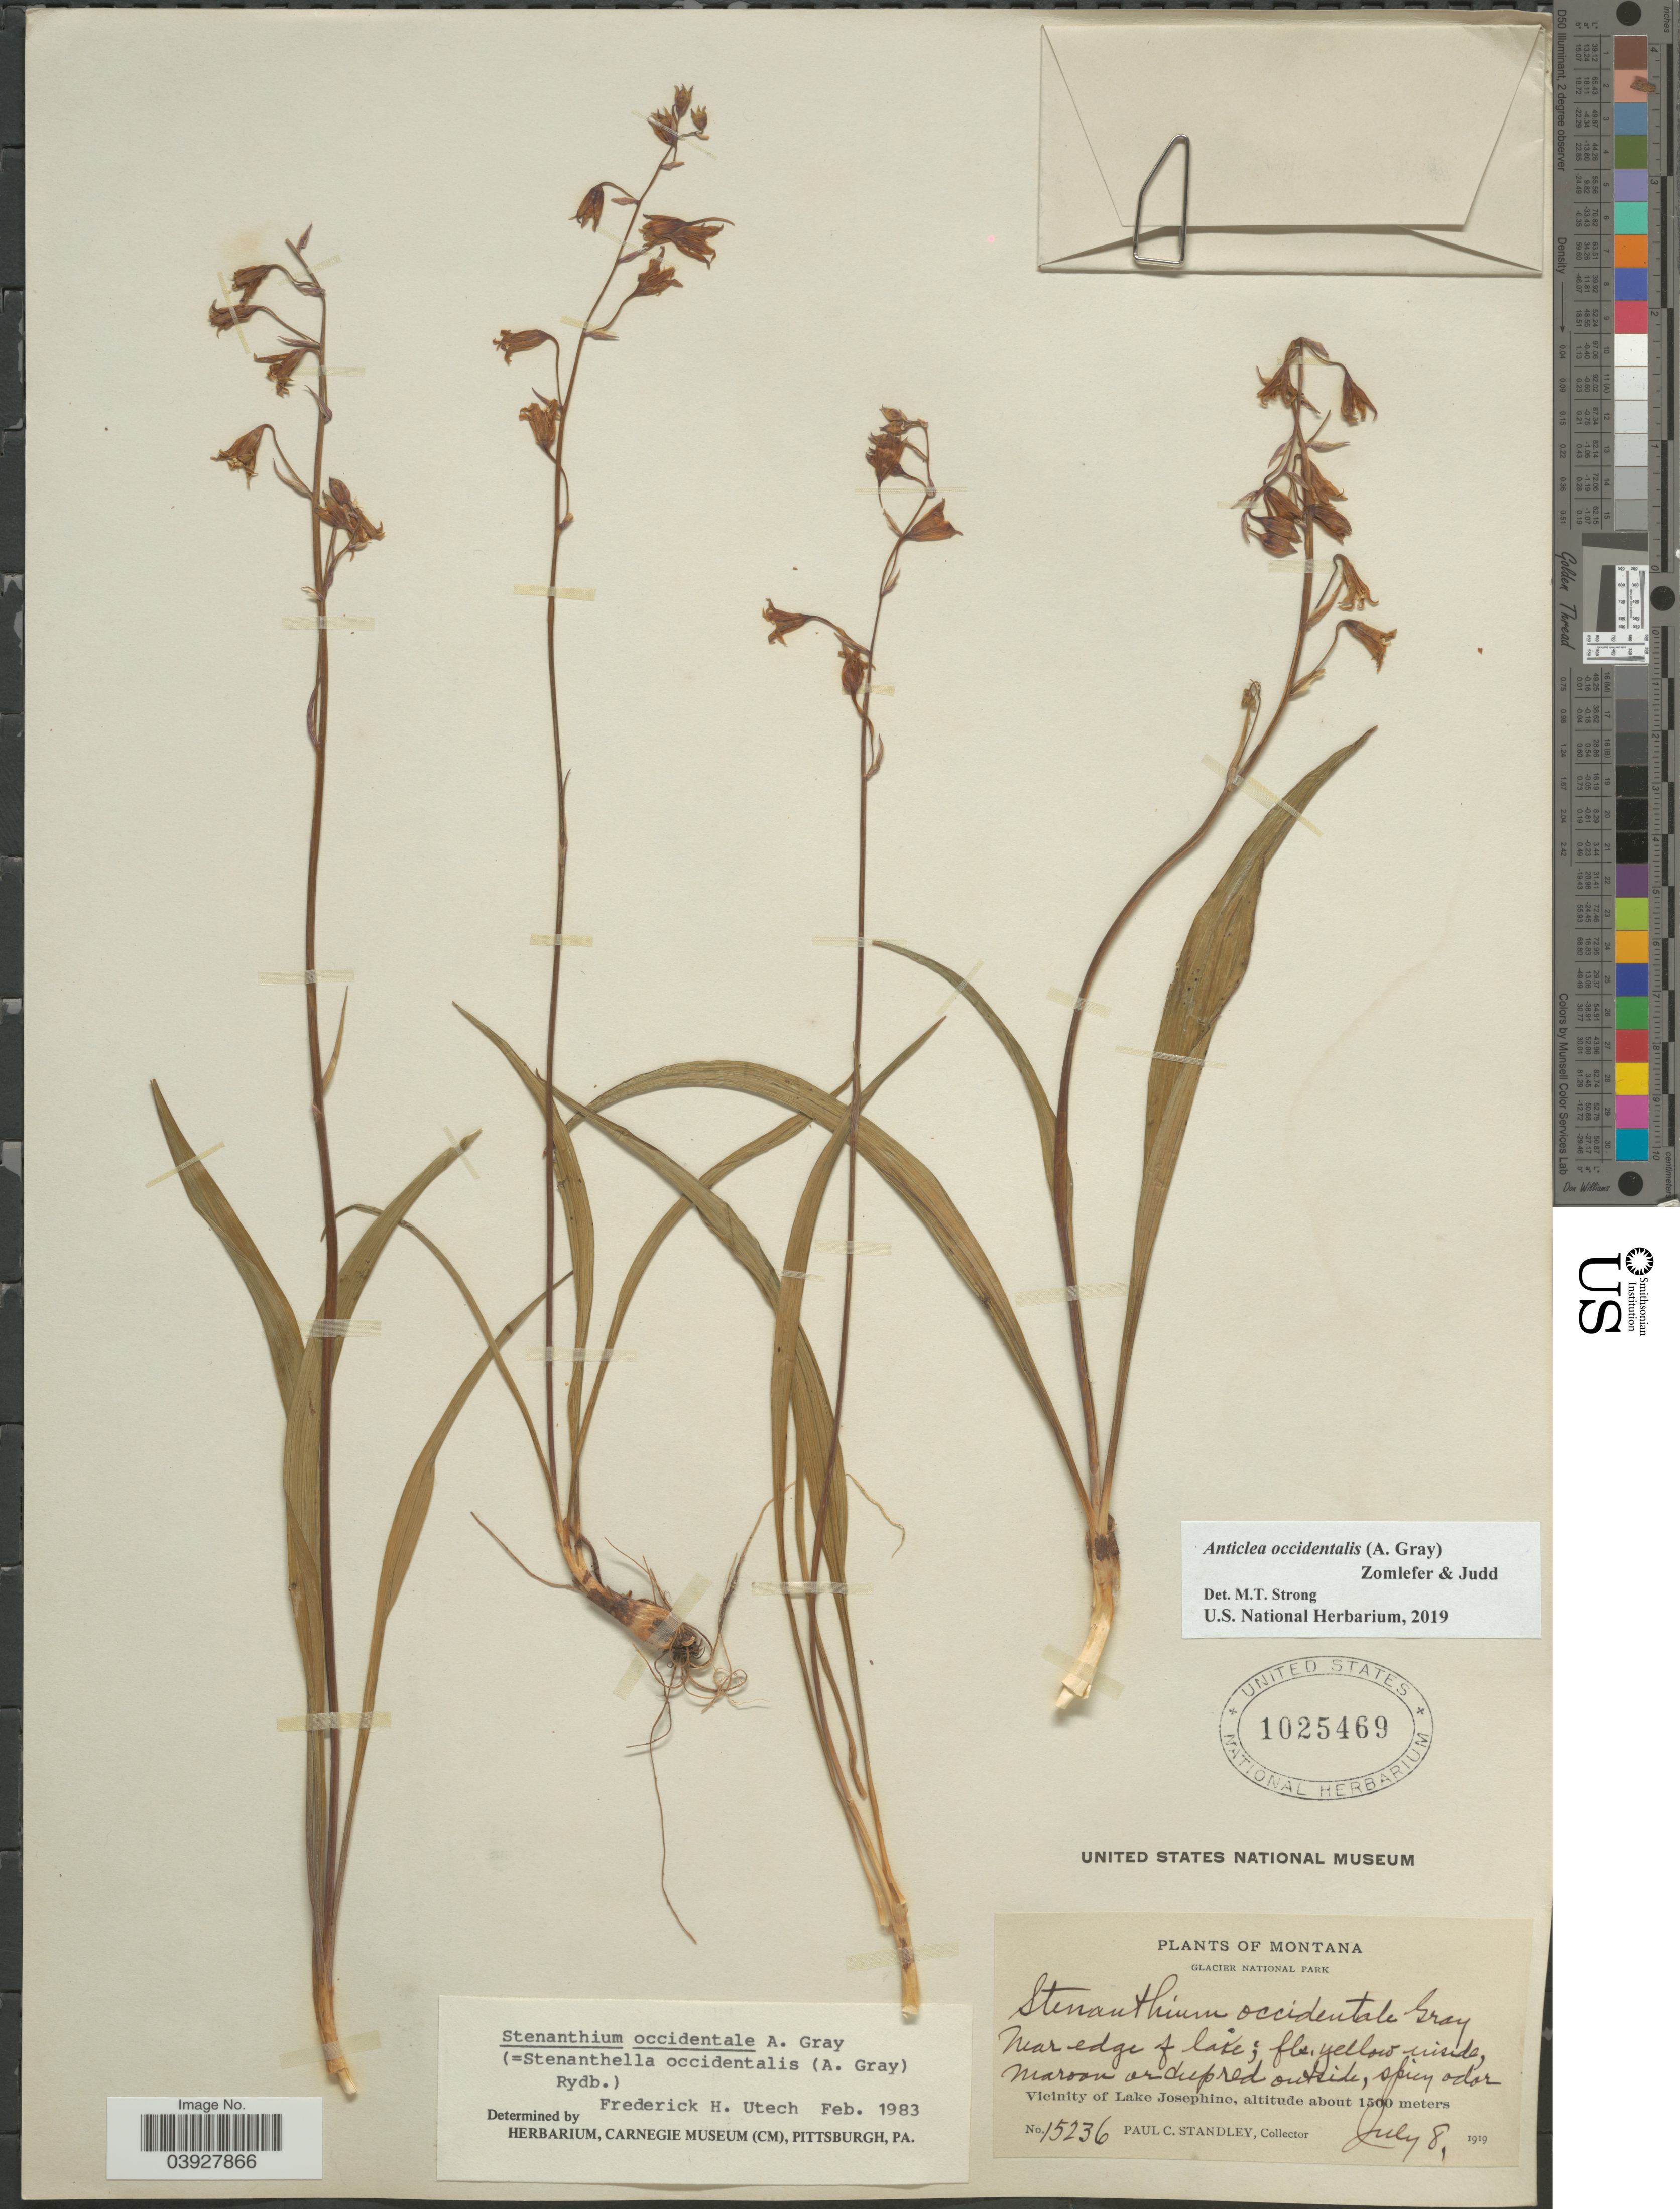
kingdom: Plantae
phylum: Tracheophyta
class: Liliopsida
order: Liliales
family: Melanthiaceae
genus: Anticlea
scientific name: Anticlea occidentalis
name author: (A. Gray) Zomlefer & Judd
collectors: P. C. Standley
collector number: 15236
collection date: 1919-07-08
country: United States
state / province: Montana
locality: Glacier National Park. Near edge of lake. Vicinity of Lake Josephine.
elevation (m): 1500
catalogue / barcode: US 1025469